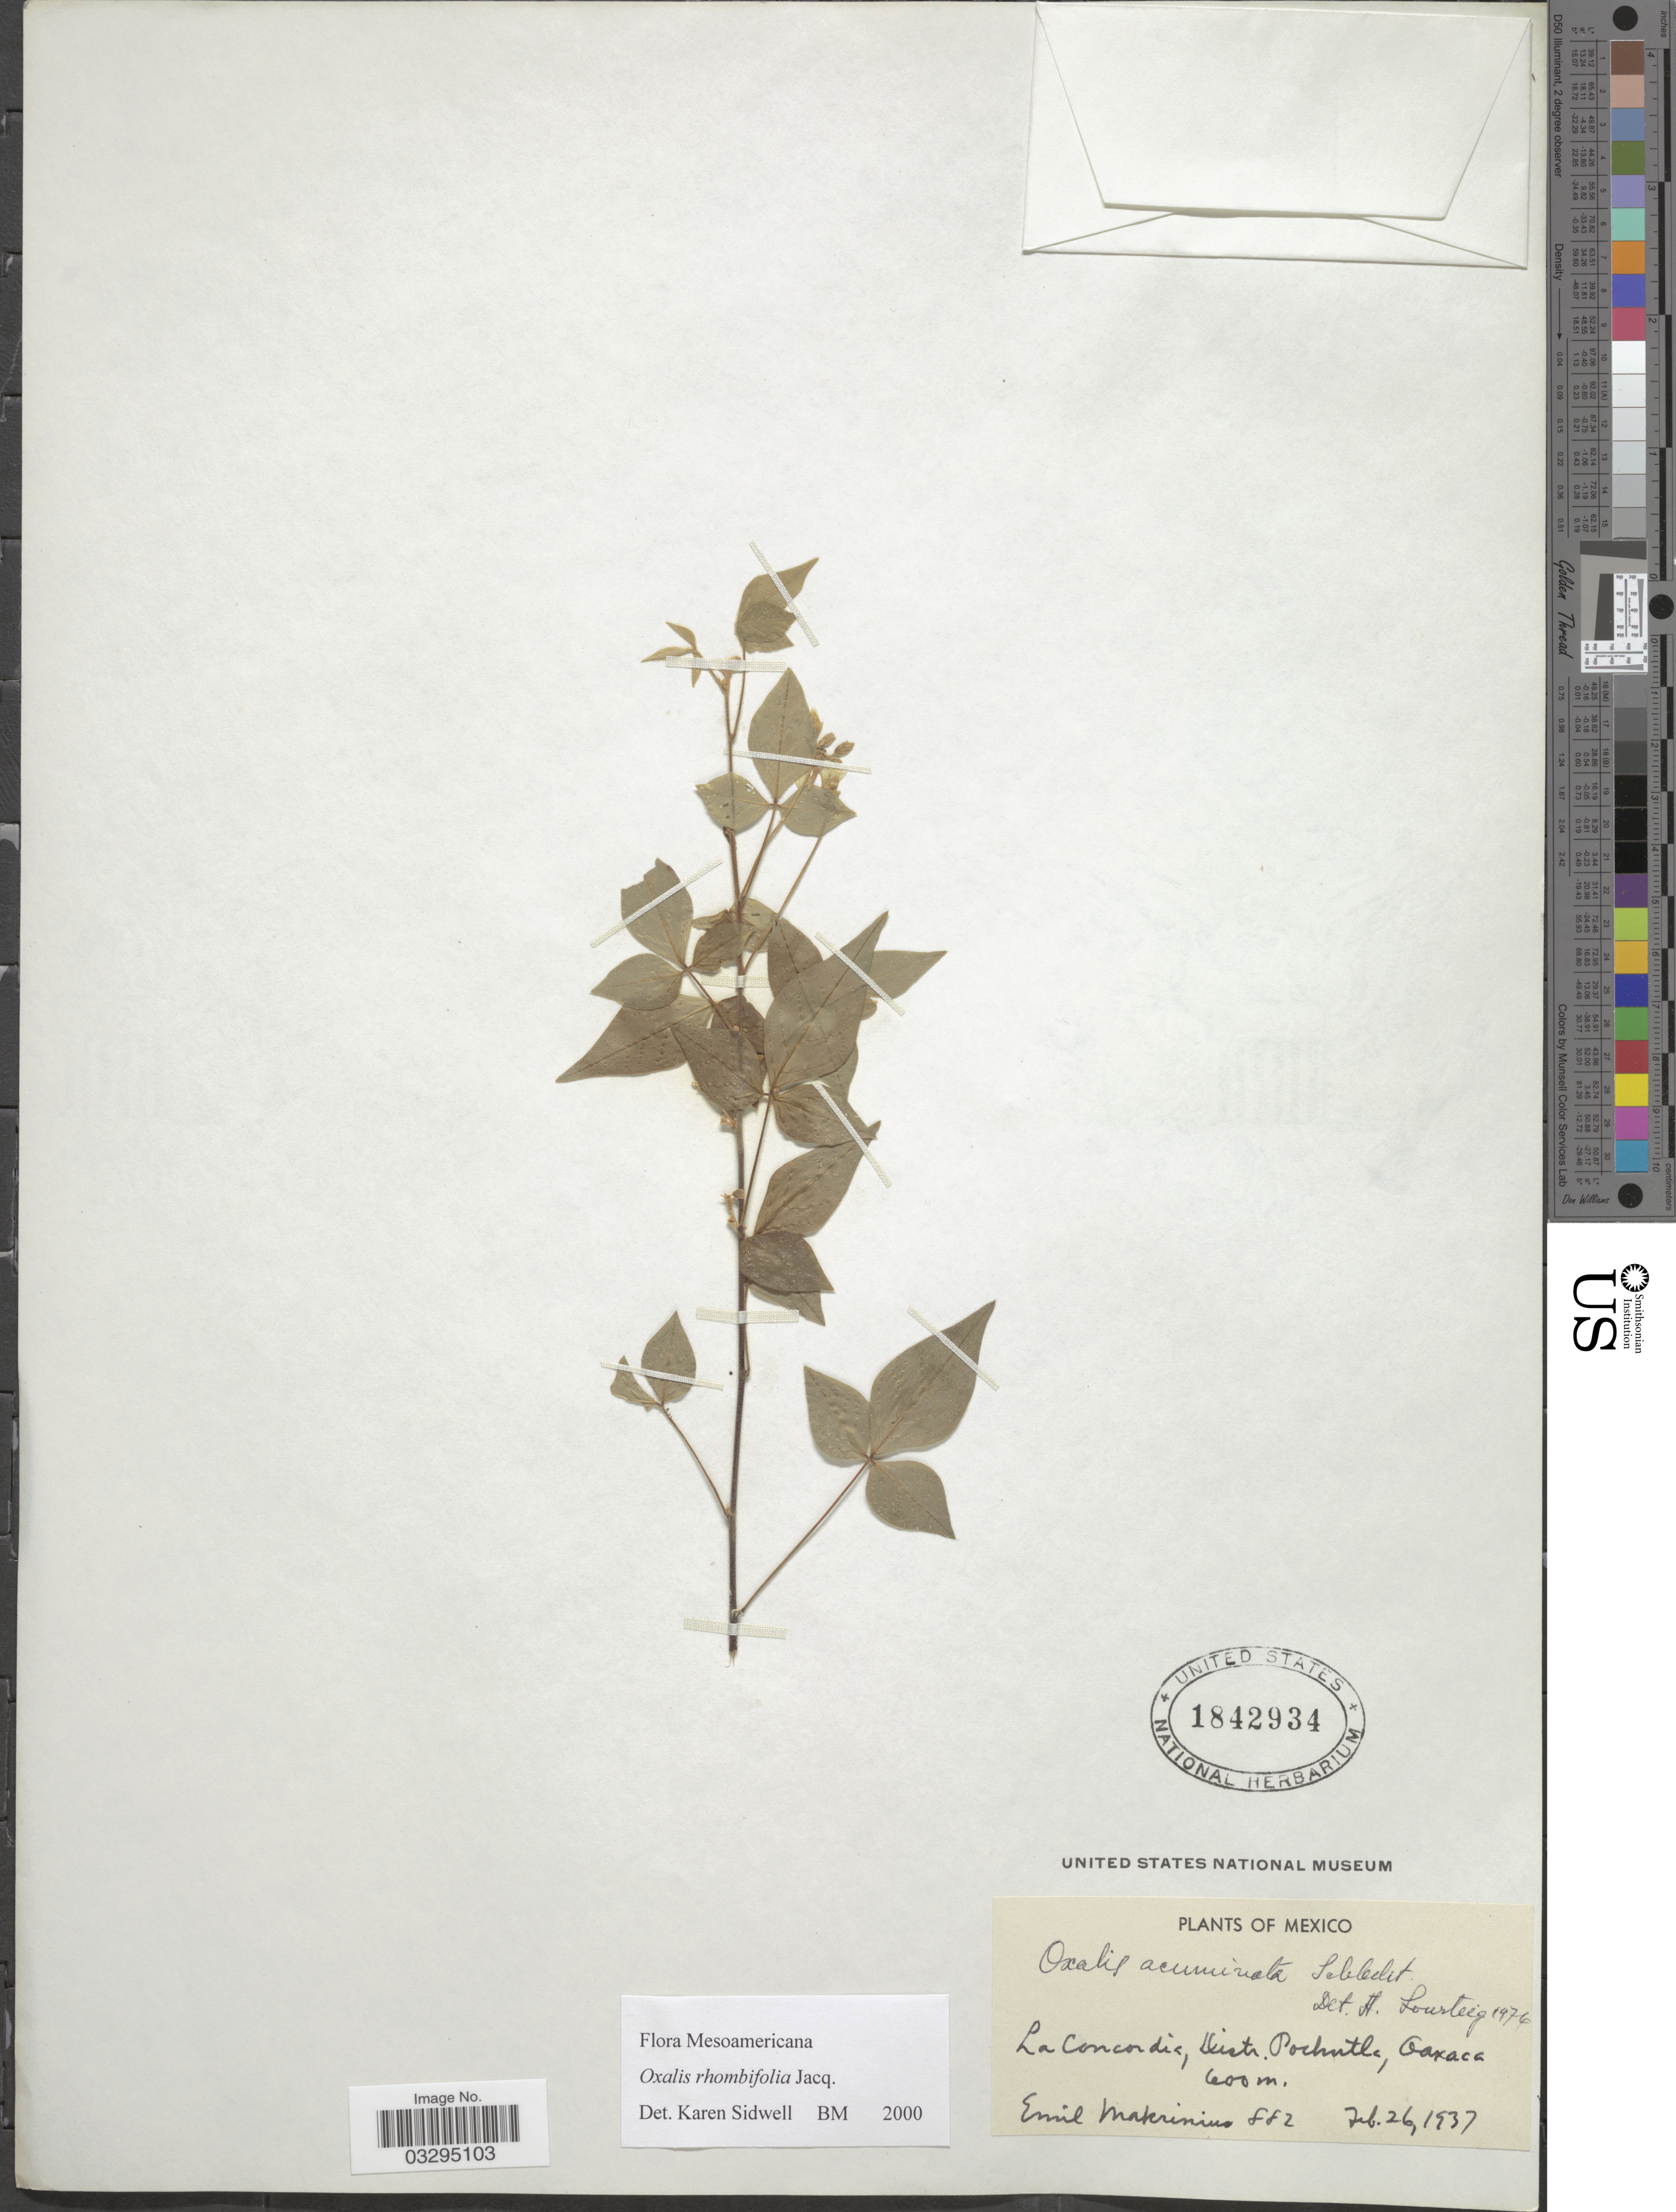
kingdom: Plantae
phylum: Tracheophyta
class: Magnoliopsida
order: Oxalidales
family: Oxalidaceae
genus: Oxalis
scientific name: Oxalis rhombifolia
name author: Jacq.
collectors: E. Makrinius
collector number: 882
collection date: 1937-02-26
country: Mexico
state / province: Oaxaca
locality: La Concordia, Distr. Pochutla.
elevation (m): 600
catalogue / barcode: US 1842934